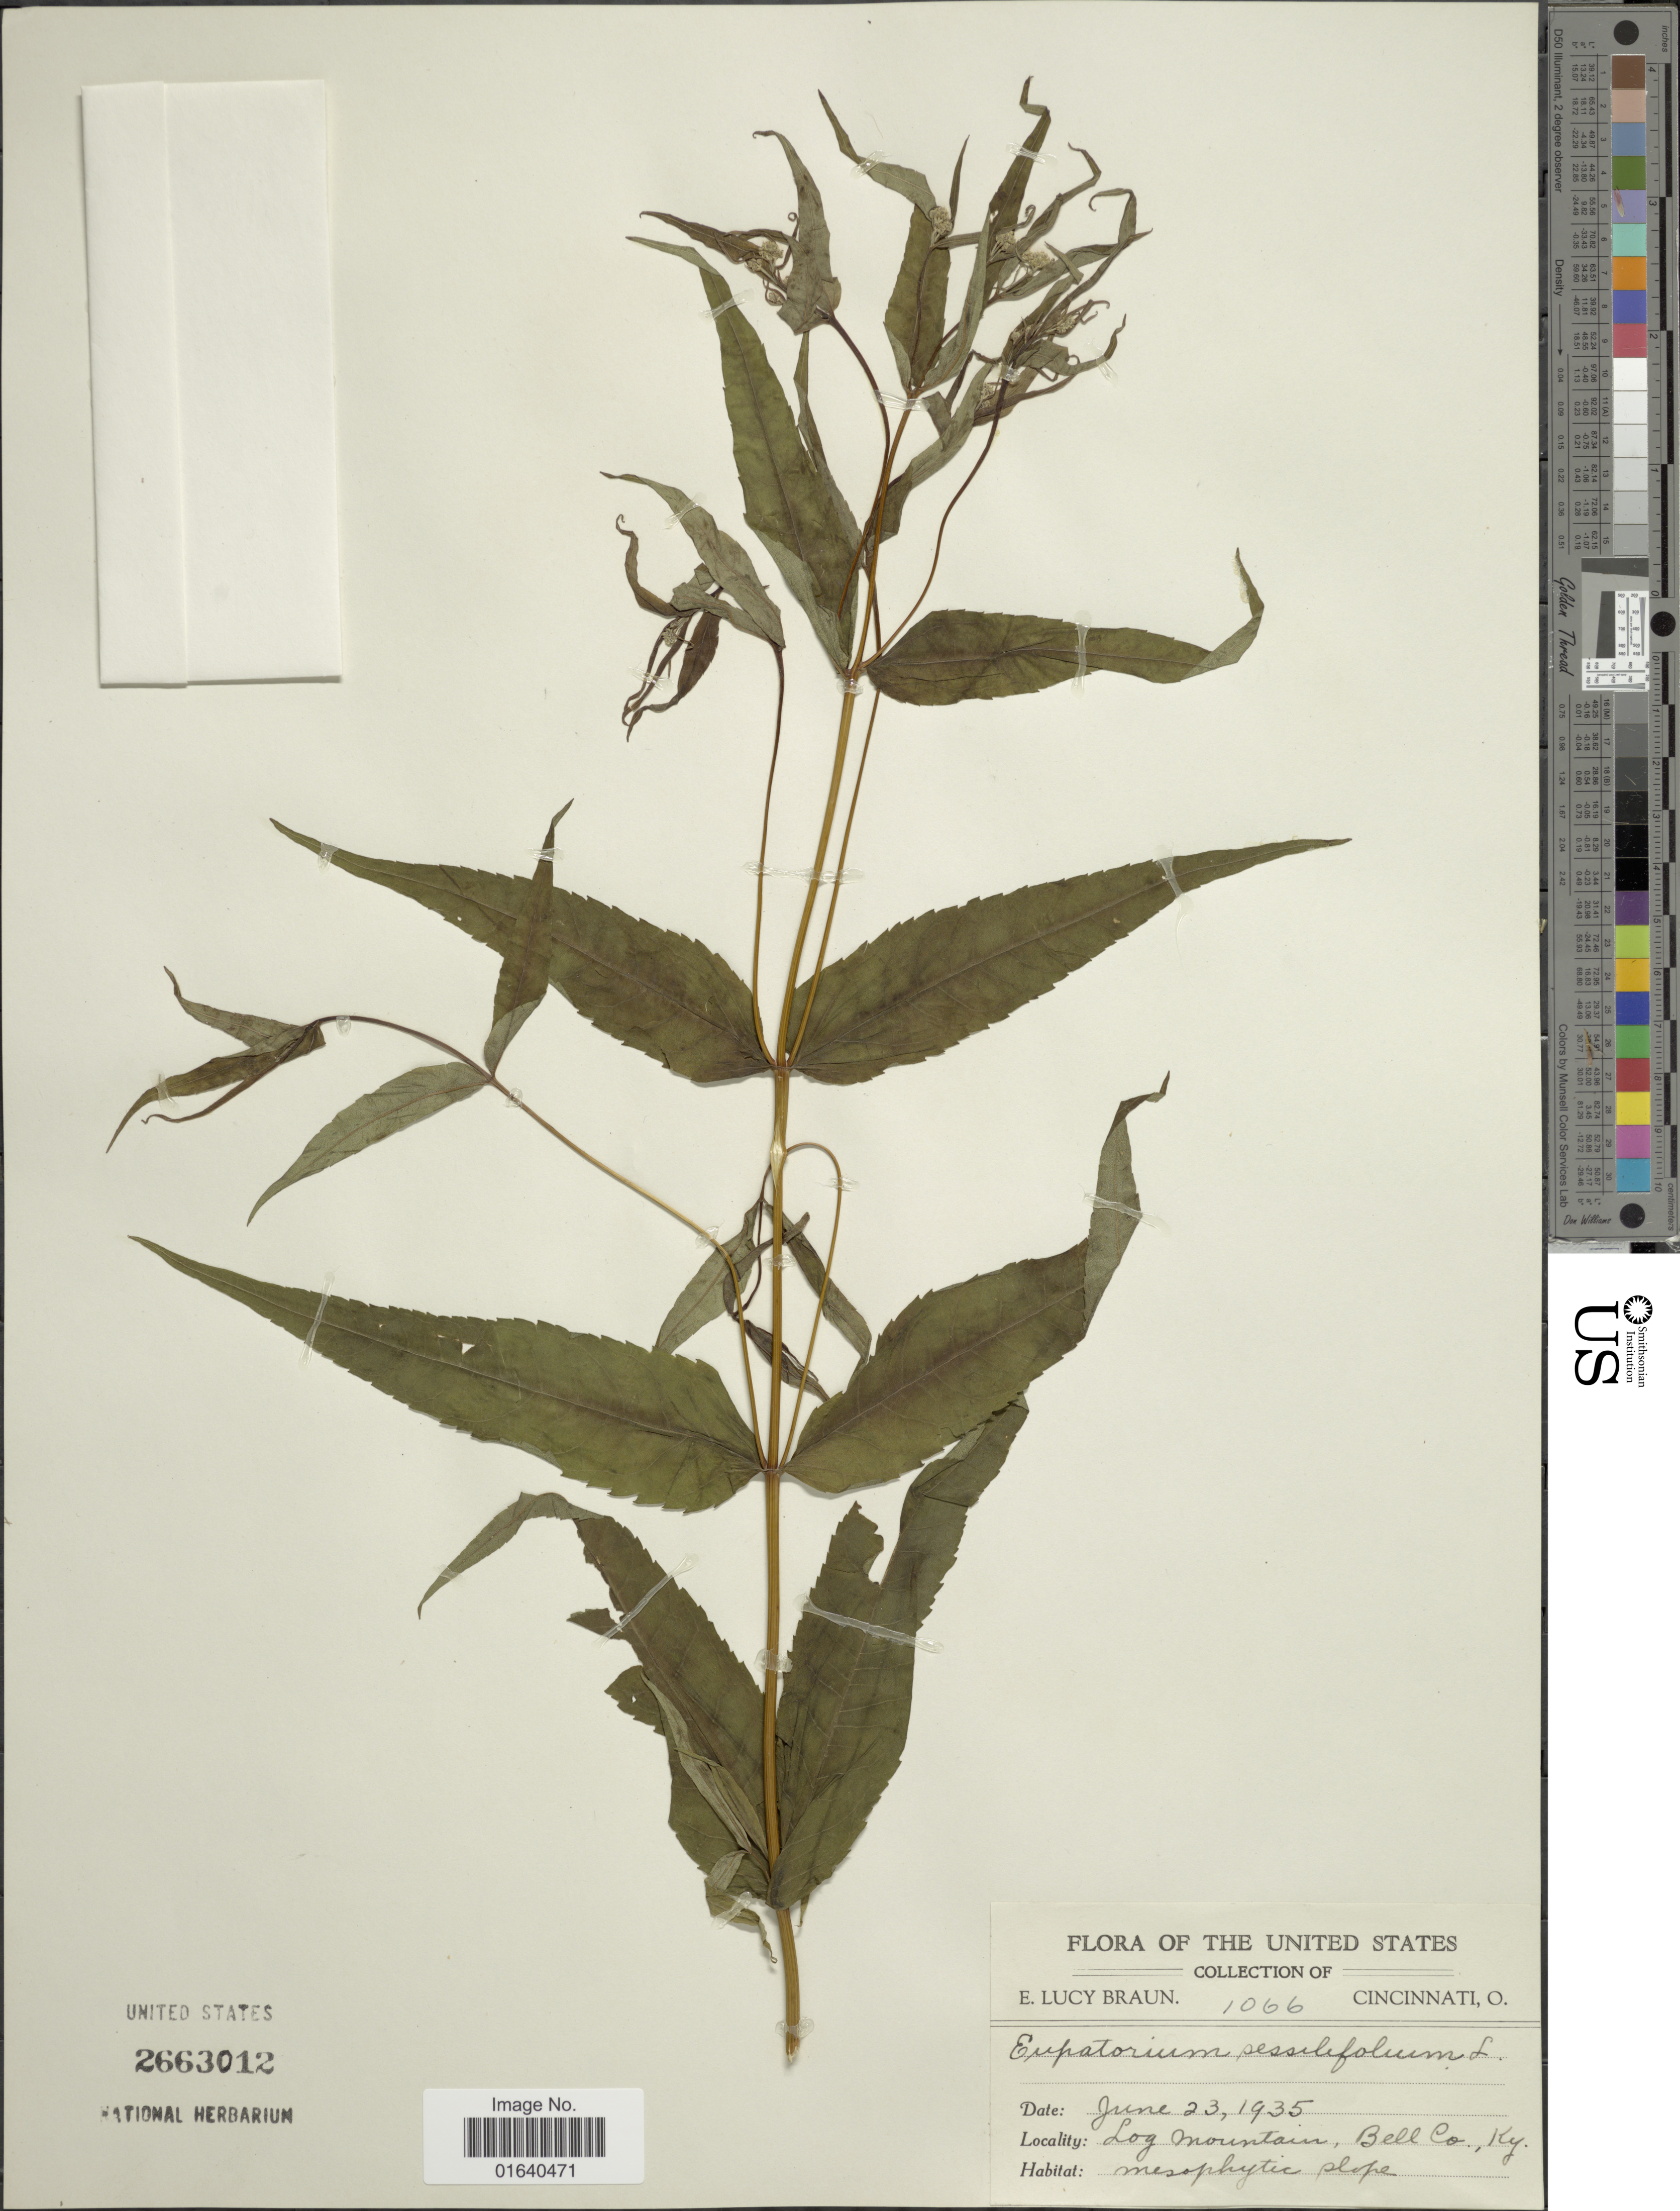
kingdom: Plantae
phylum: Tracheophyta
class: Magnoliopsida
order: Asterales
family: Asteraceae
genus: Eupatorium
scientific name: Eupatorium sessilifolium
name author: L.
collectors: E. L. Braun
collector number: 1066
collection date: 1935-06-23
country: United States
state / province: Kentucky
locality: The United States, Log Mountain, Bell Co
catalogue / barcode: US 2663012